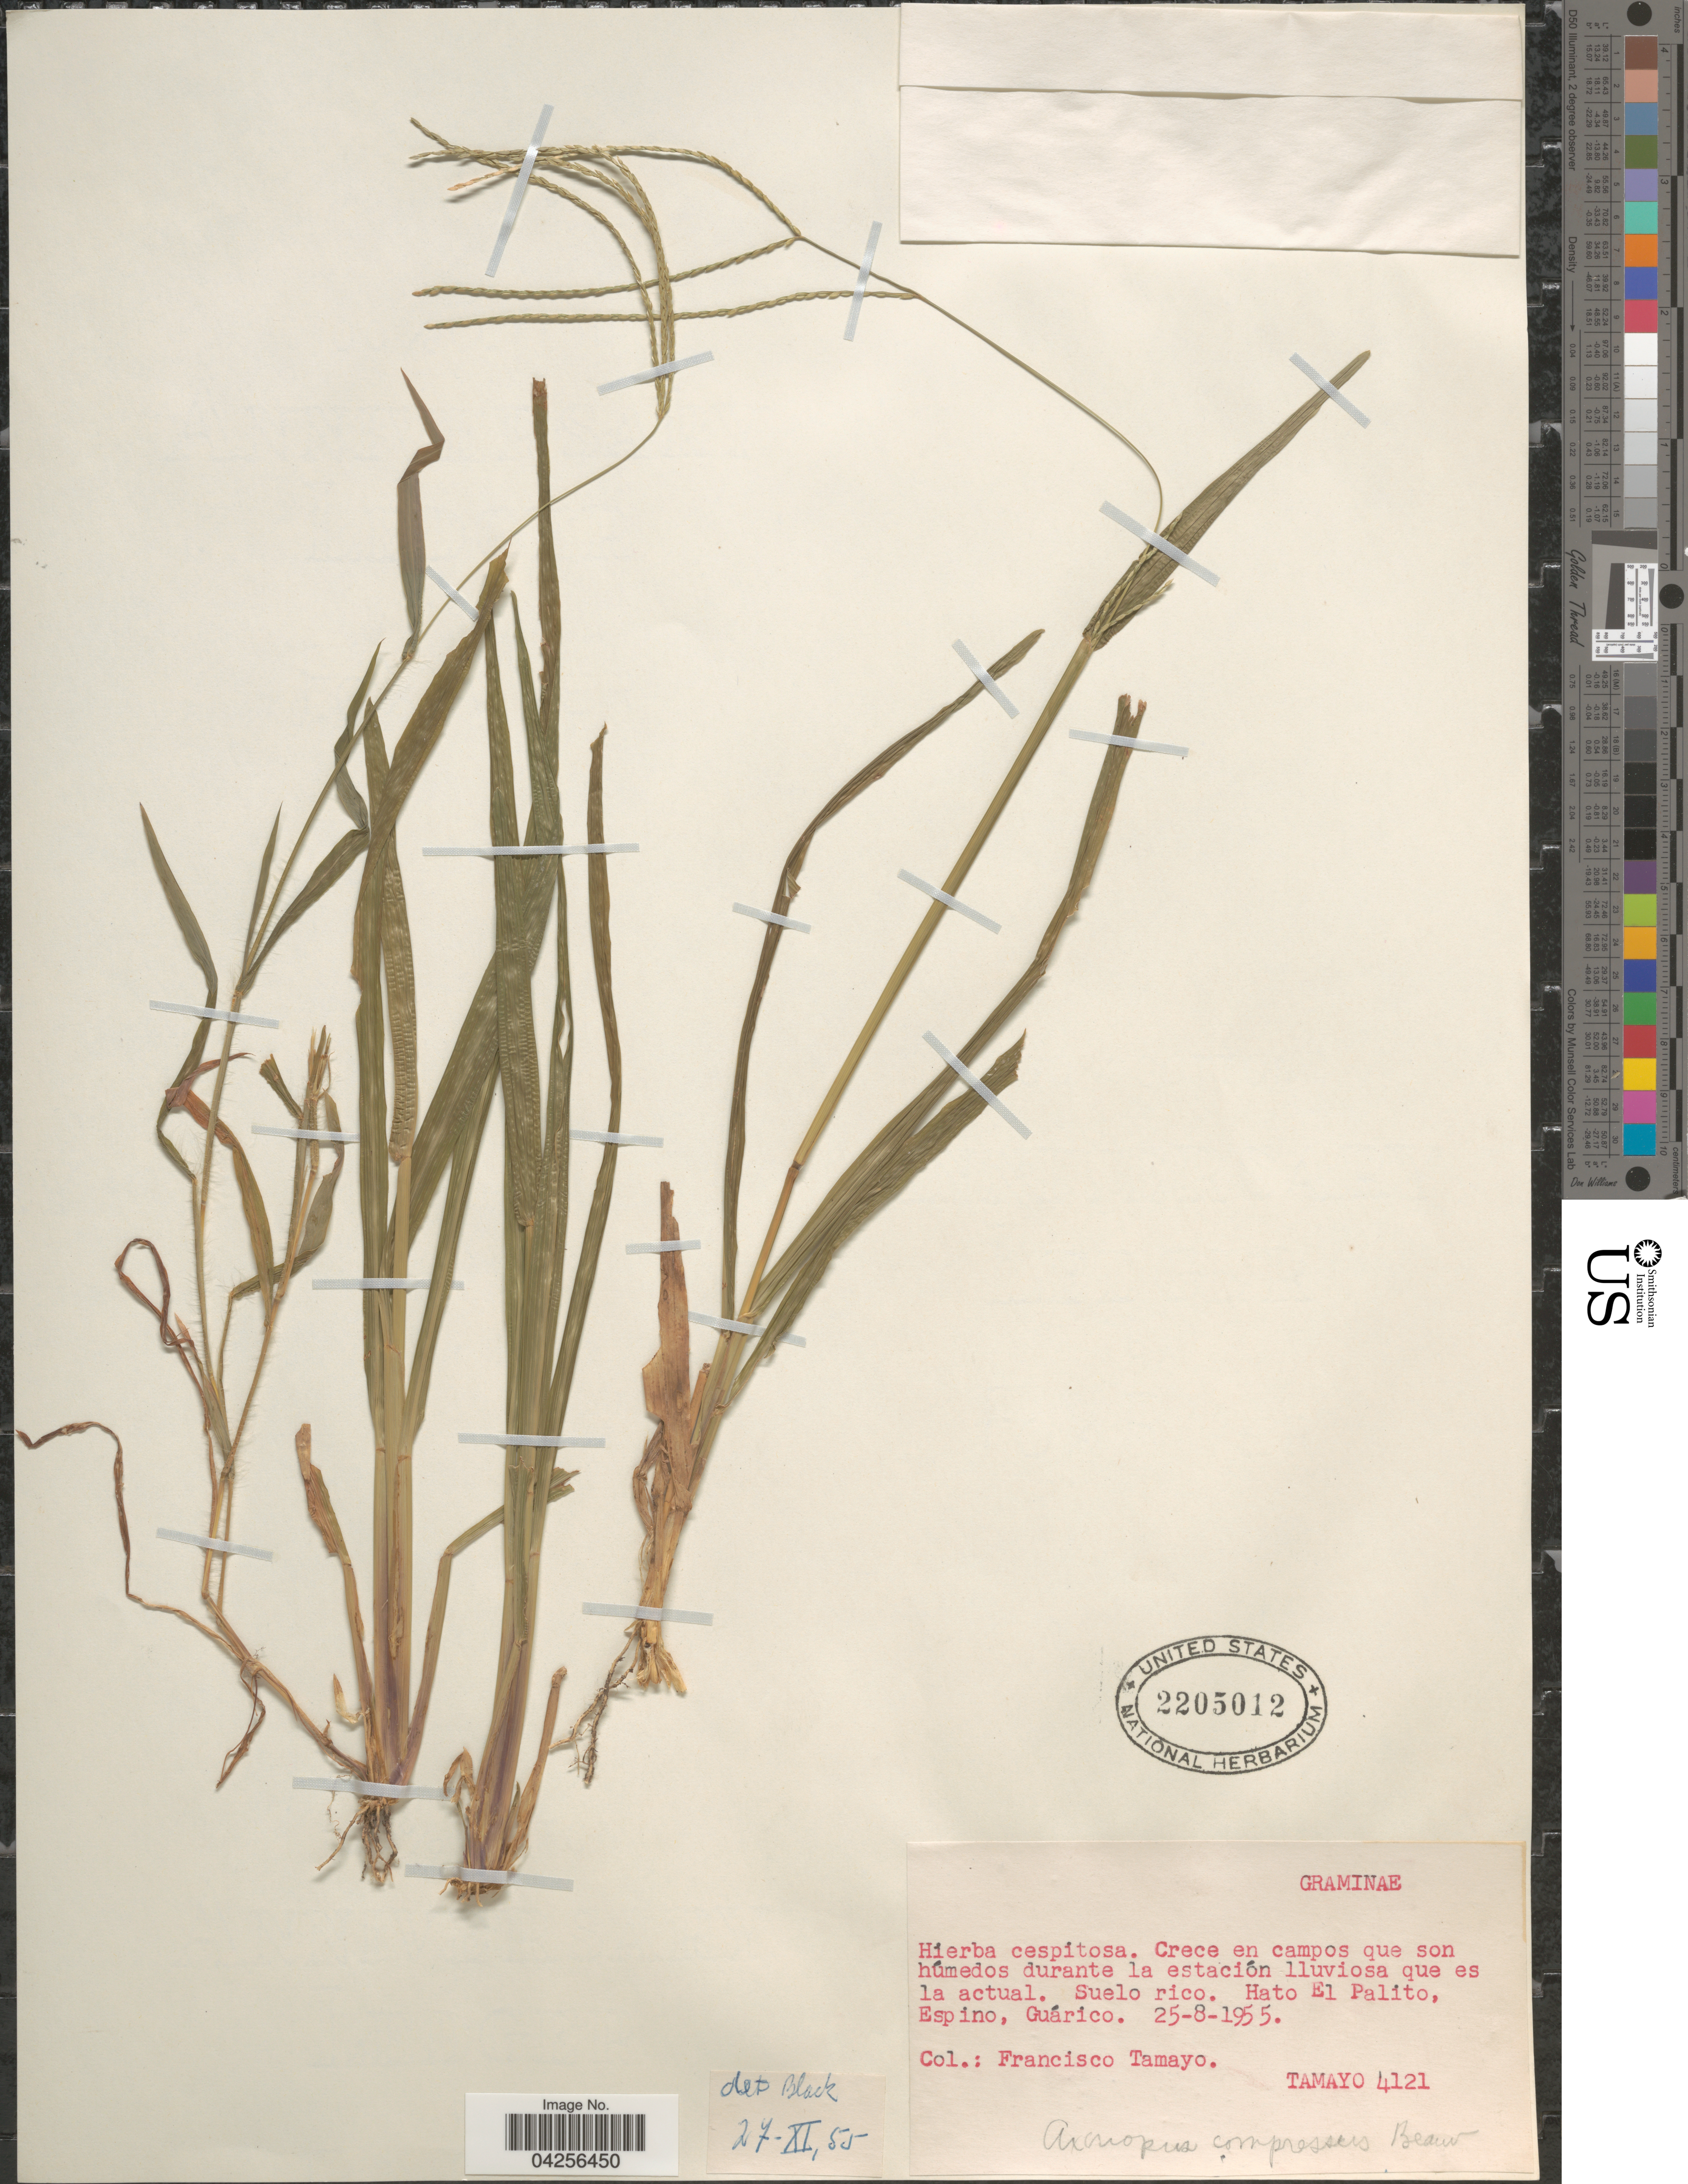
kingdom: Plantae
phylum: Tracheophyta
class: Liliopsida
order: Poales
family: Poaceae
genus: Axonopus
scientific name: Axonopus compressus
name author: (Sw.) P. Beauv.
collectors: F. Tamayo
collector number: TAMAYO4121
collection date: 1955-08-25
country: Venezuela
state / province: Guarico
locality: Hato El Palito, Espino.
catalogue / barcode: US 2205012